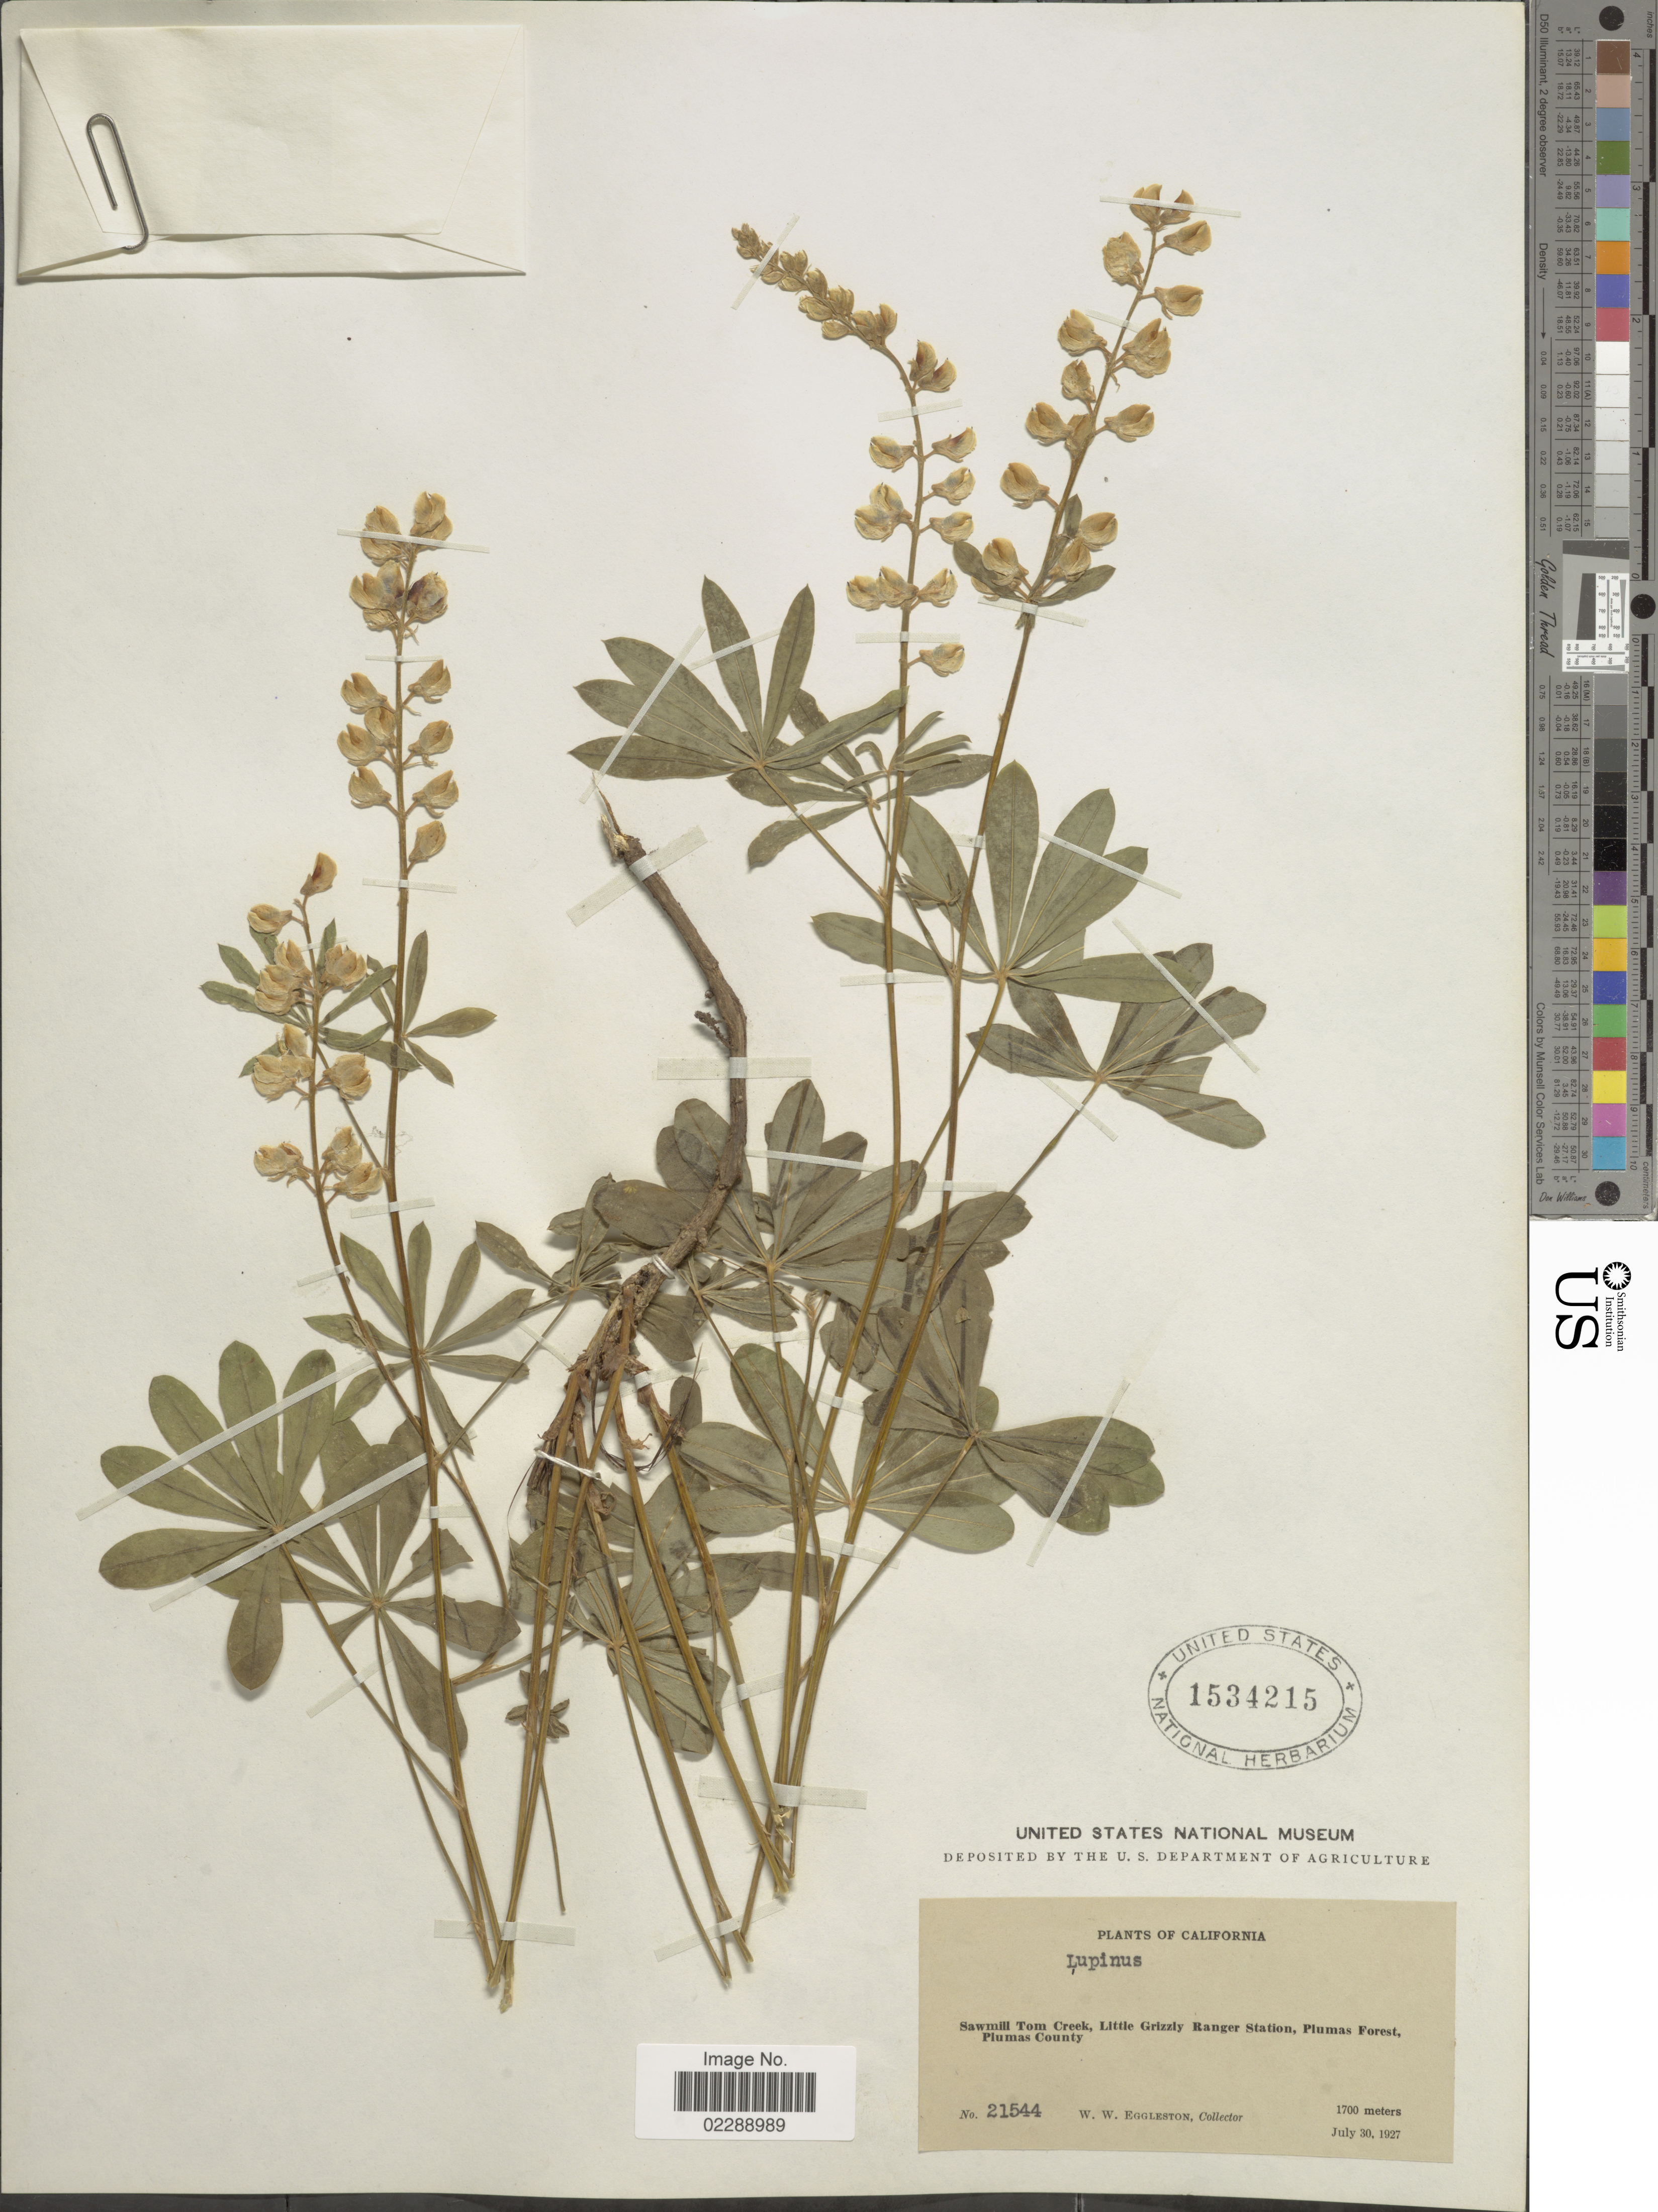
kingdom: Plantae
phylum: Tracheophyta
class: Magnoliopsida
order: Fabales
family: Fabaceae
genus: Lupinus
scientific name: Lupinus sp.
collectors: W. W. Eggleston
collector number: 21544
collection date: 1927-07-30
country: United States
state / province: California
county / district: Plumas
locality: Sawmill Tom Creek, Little Grizzly Ranger Station, Plumas Forest, Plumas County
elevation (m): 1700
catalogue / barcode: US 1534215